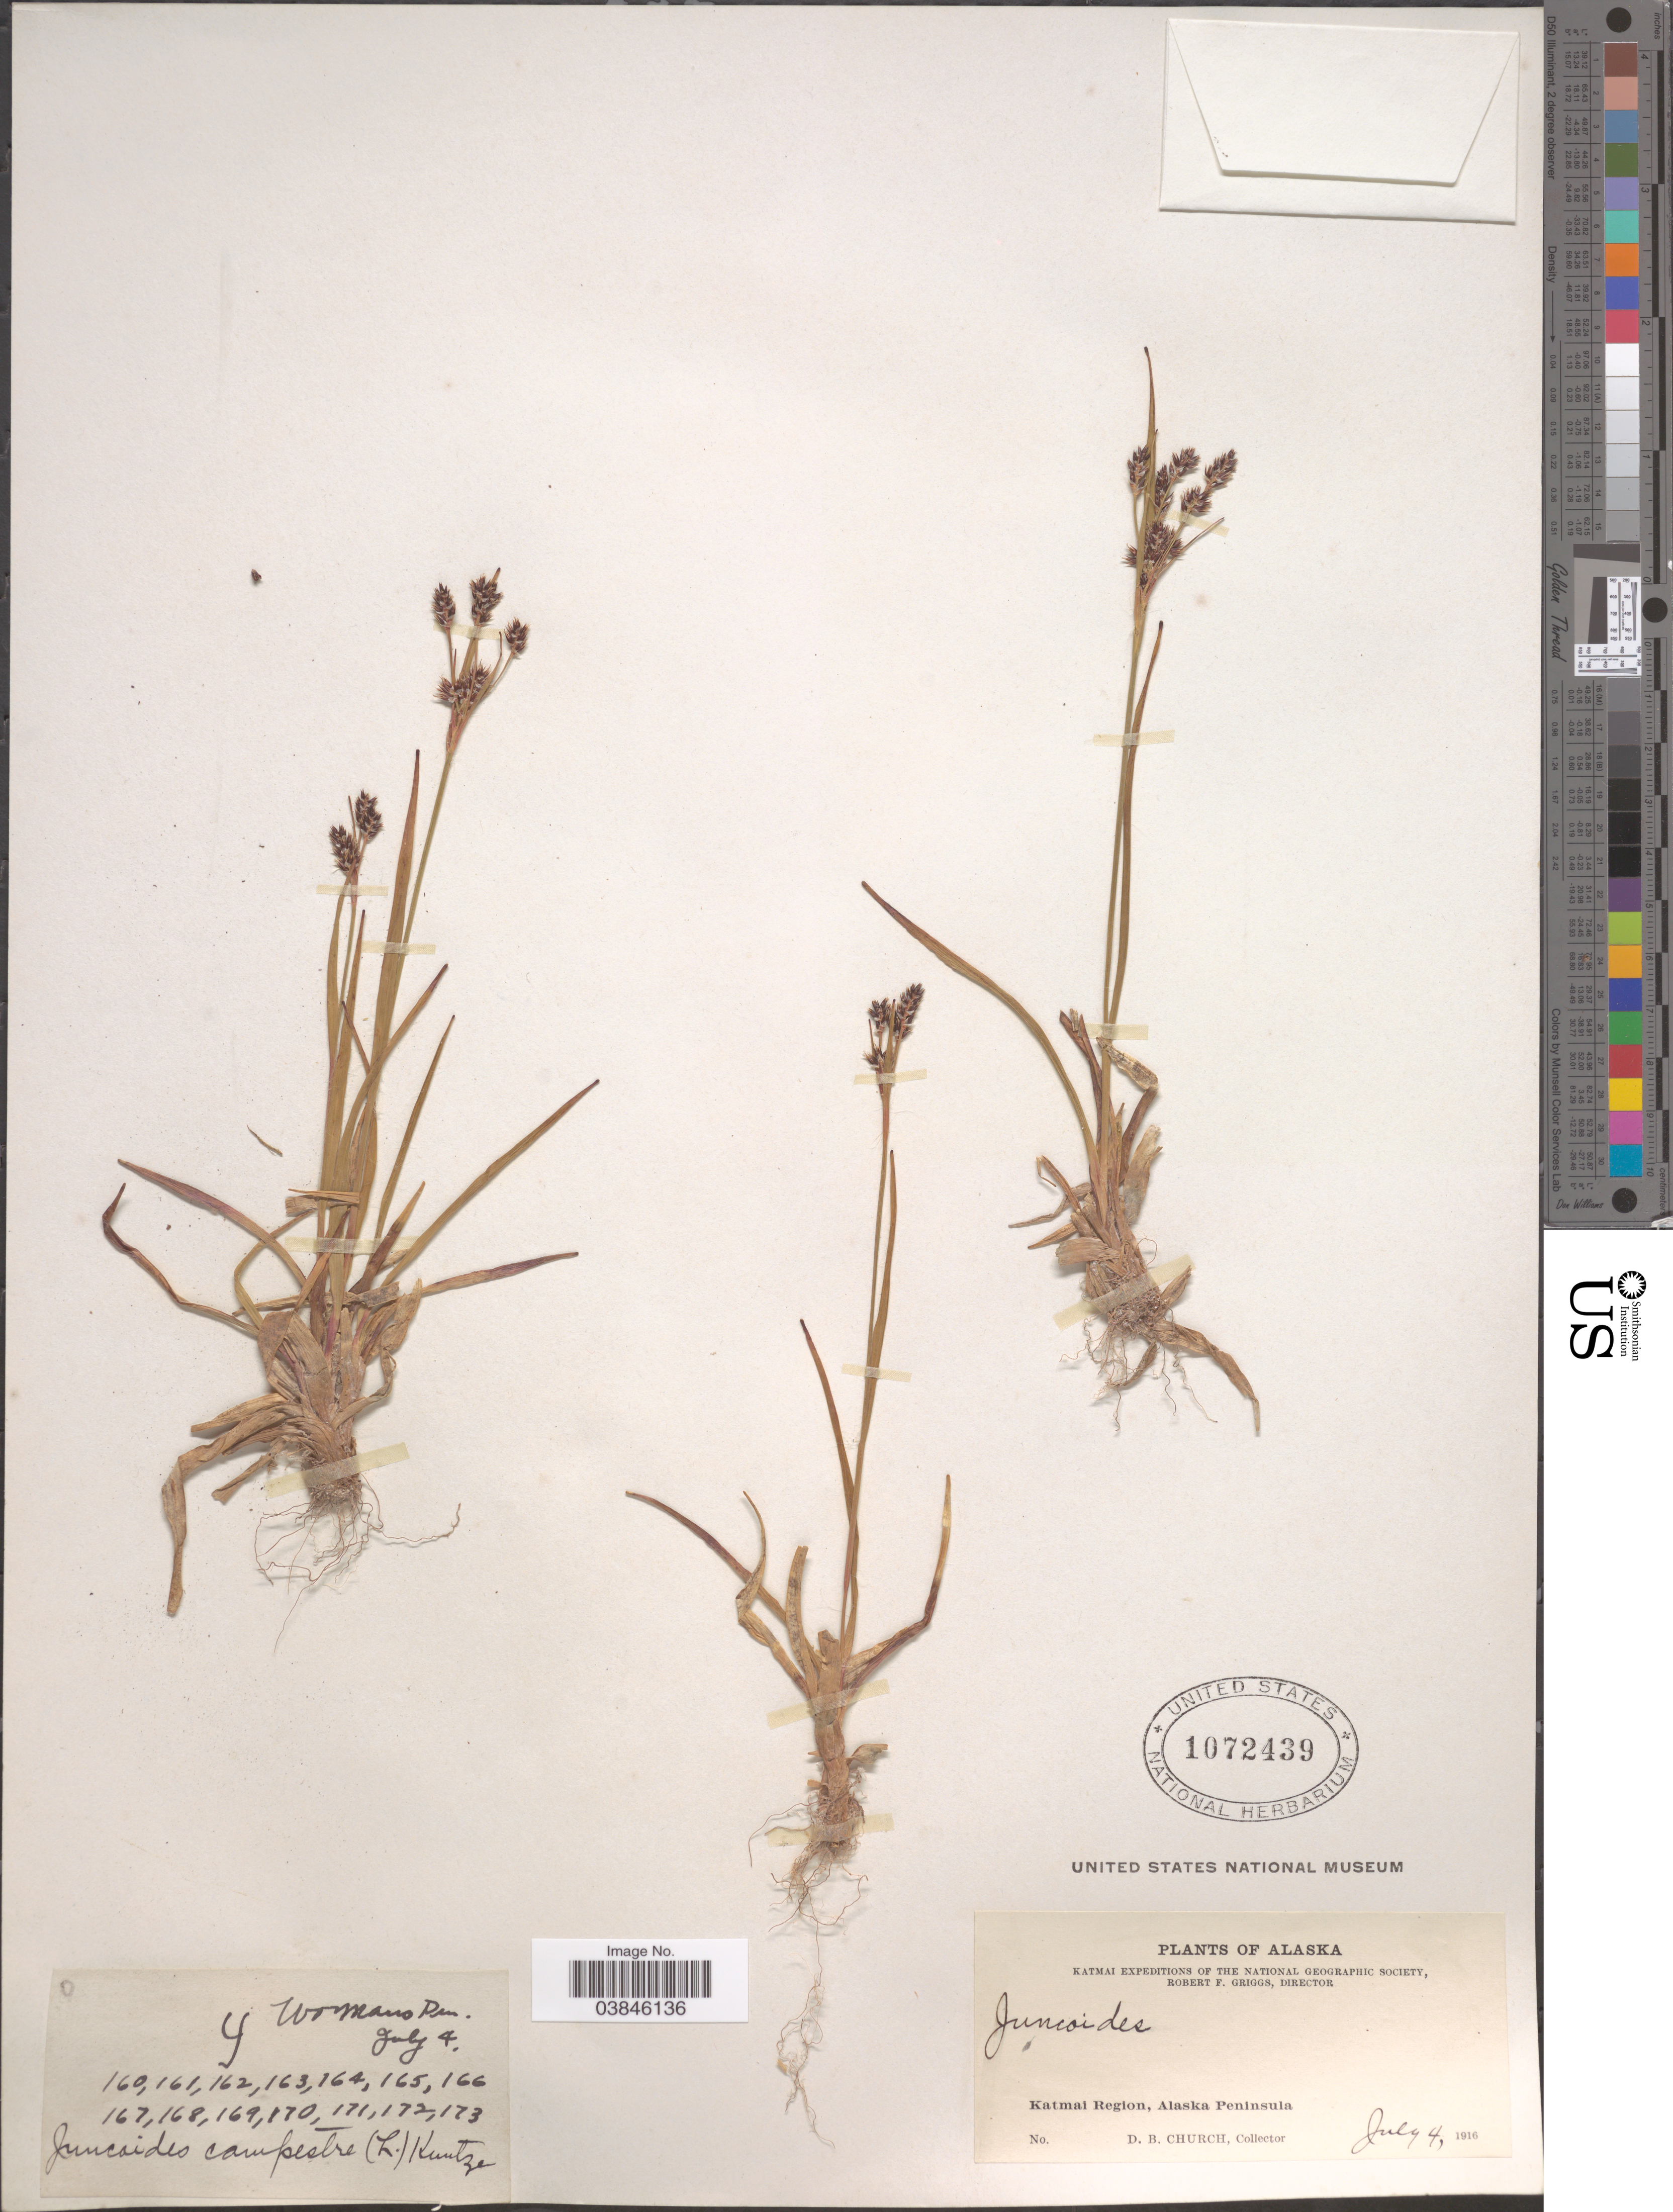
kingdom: Plantae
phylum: Tracheophyta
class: Liliopsida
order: Poales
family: Juncaceae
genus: Luzula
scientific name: Luzula multiflora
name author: (Ehrh.) Lej.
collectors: D. Church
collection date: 1916-07-04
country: United States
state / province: Alaska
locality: Katmai Region, Alaska Peninsula.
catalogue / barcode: US 1072439